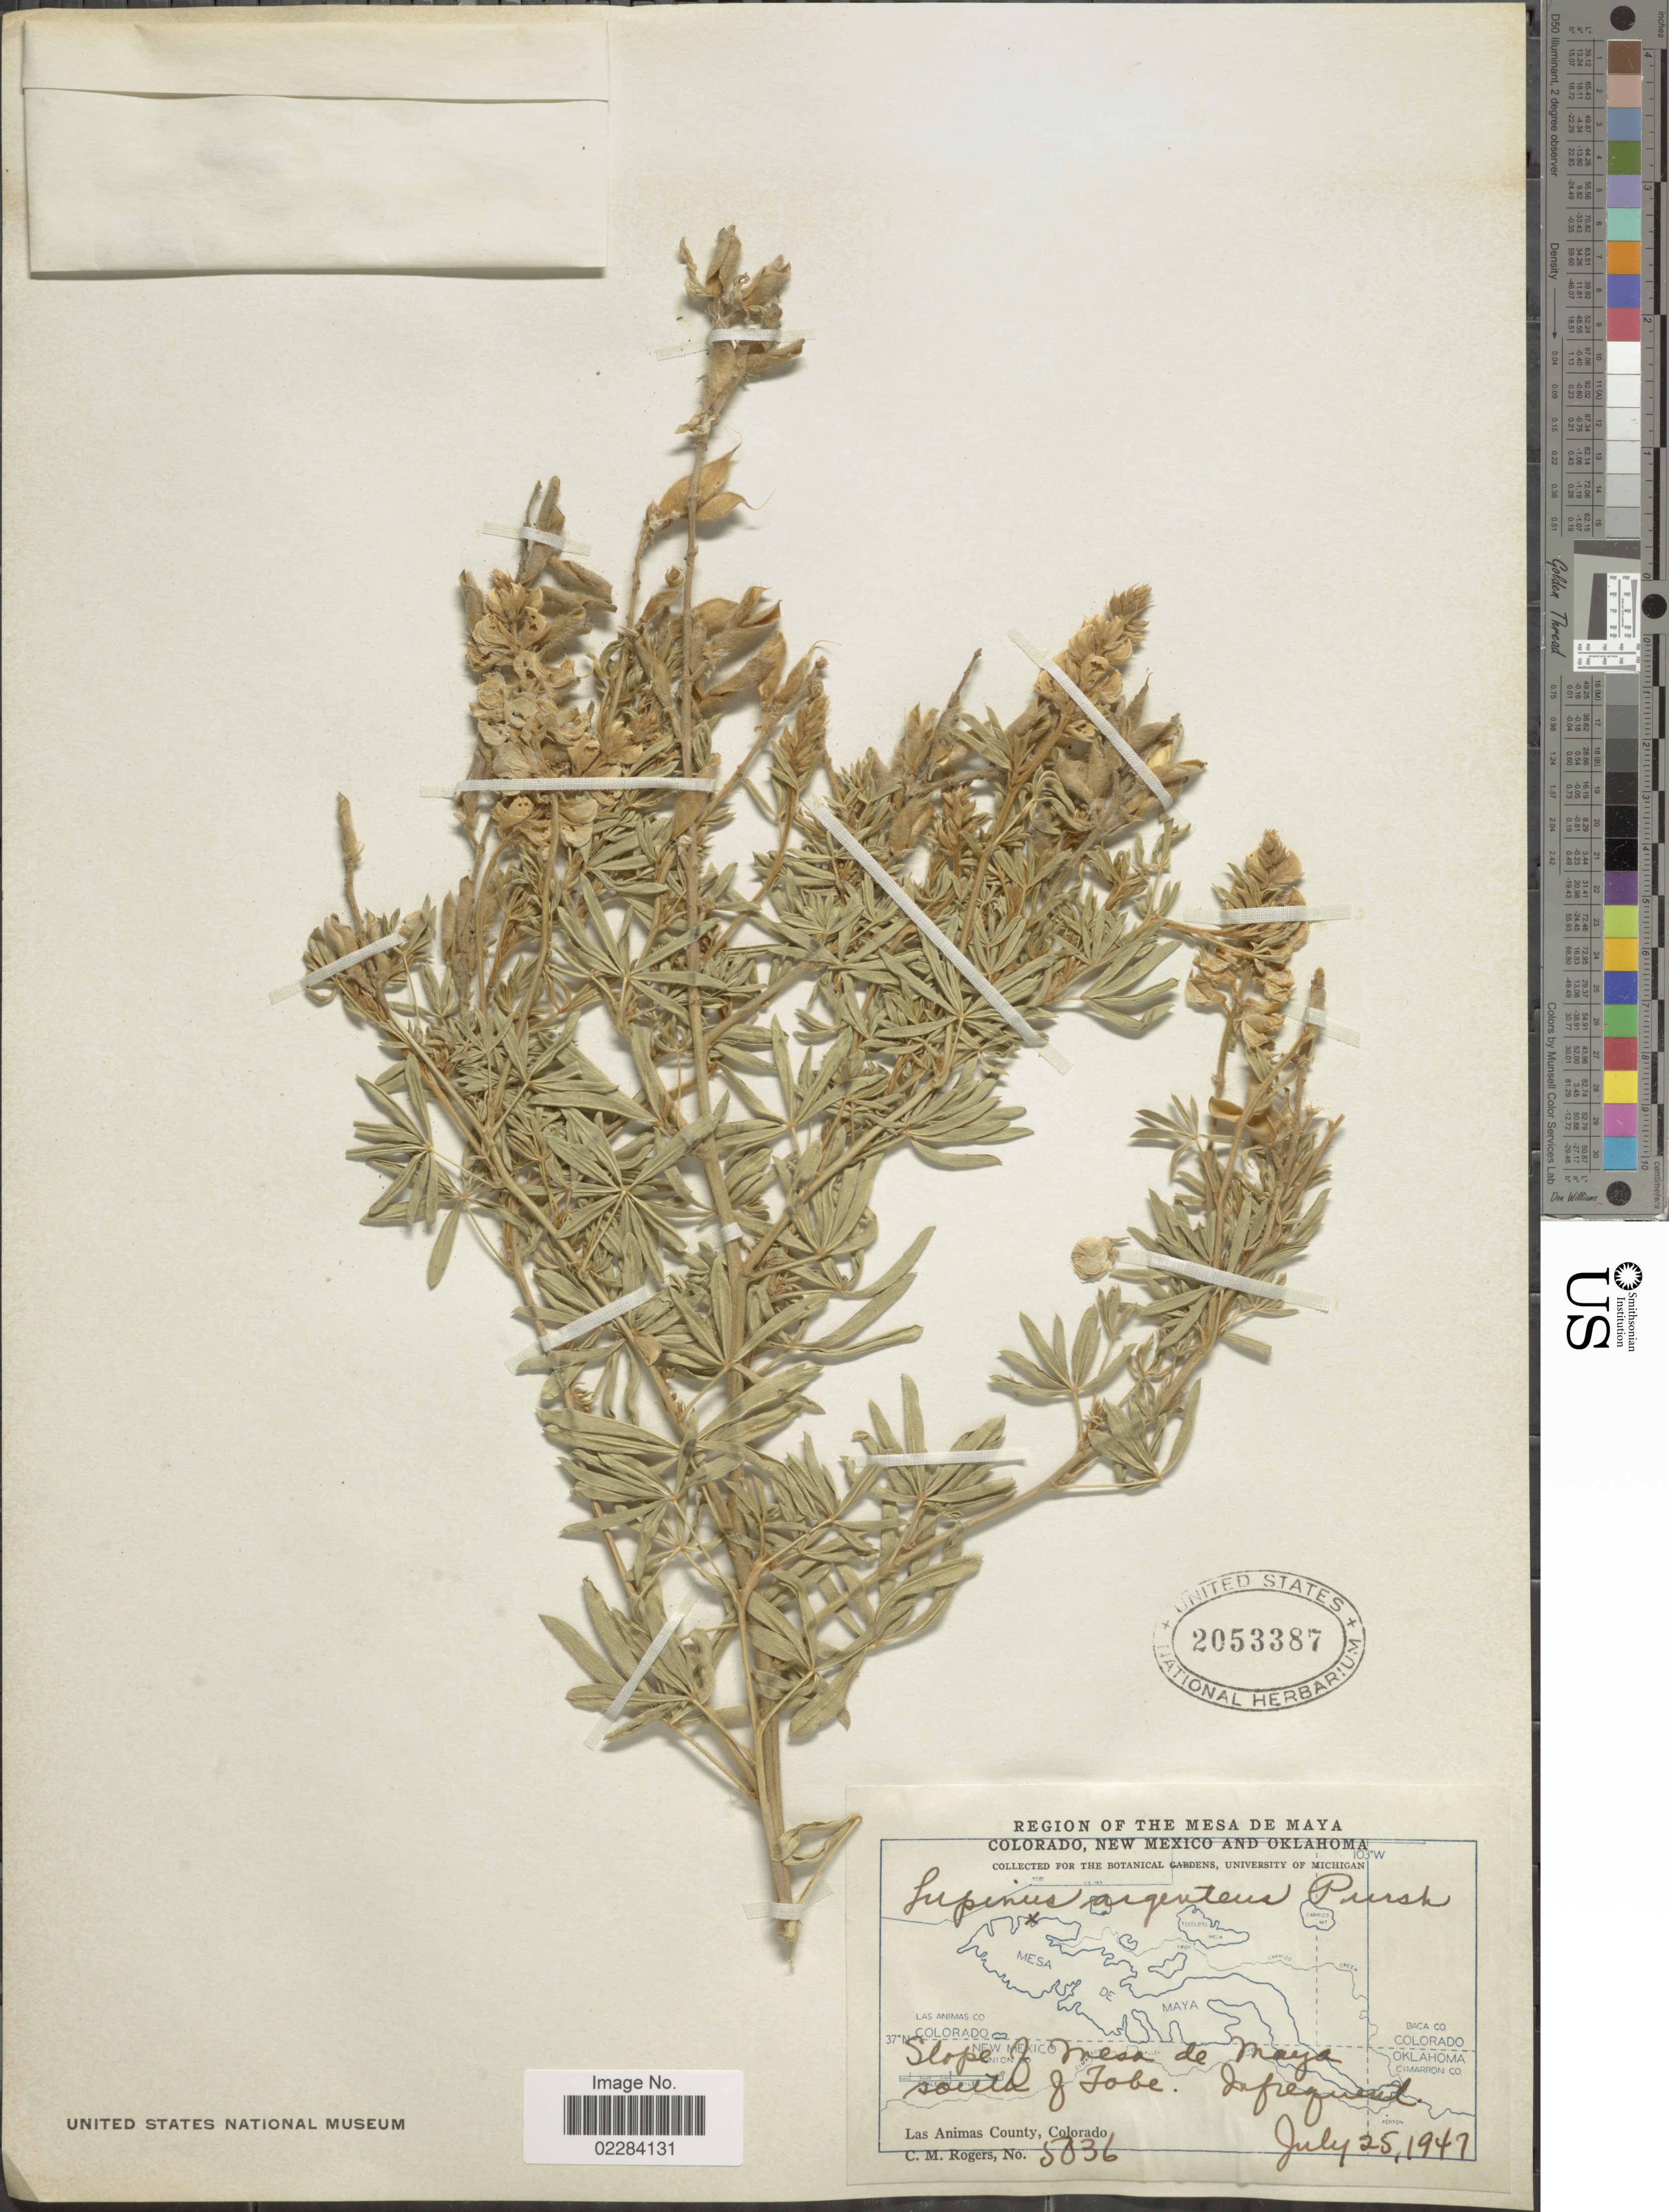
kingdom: Plantae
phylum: Tracheophyta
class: Magnoliopsida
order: Fabales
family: Fabaceae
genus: Lupinus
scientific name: Lupinus argenteus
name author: Pursh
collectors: C. M. Rogers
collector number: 5036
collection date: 1947-07-25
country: United States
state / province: Colorado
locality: Slope Mesa de Maya south of Iobe. Las Animas County.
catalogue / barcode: US 2053387